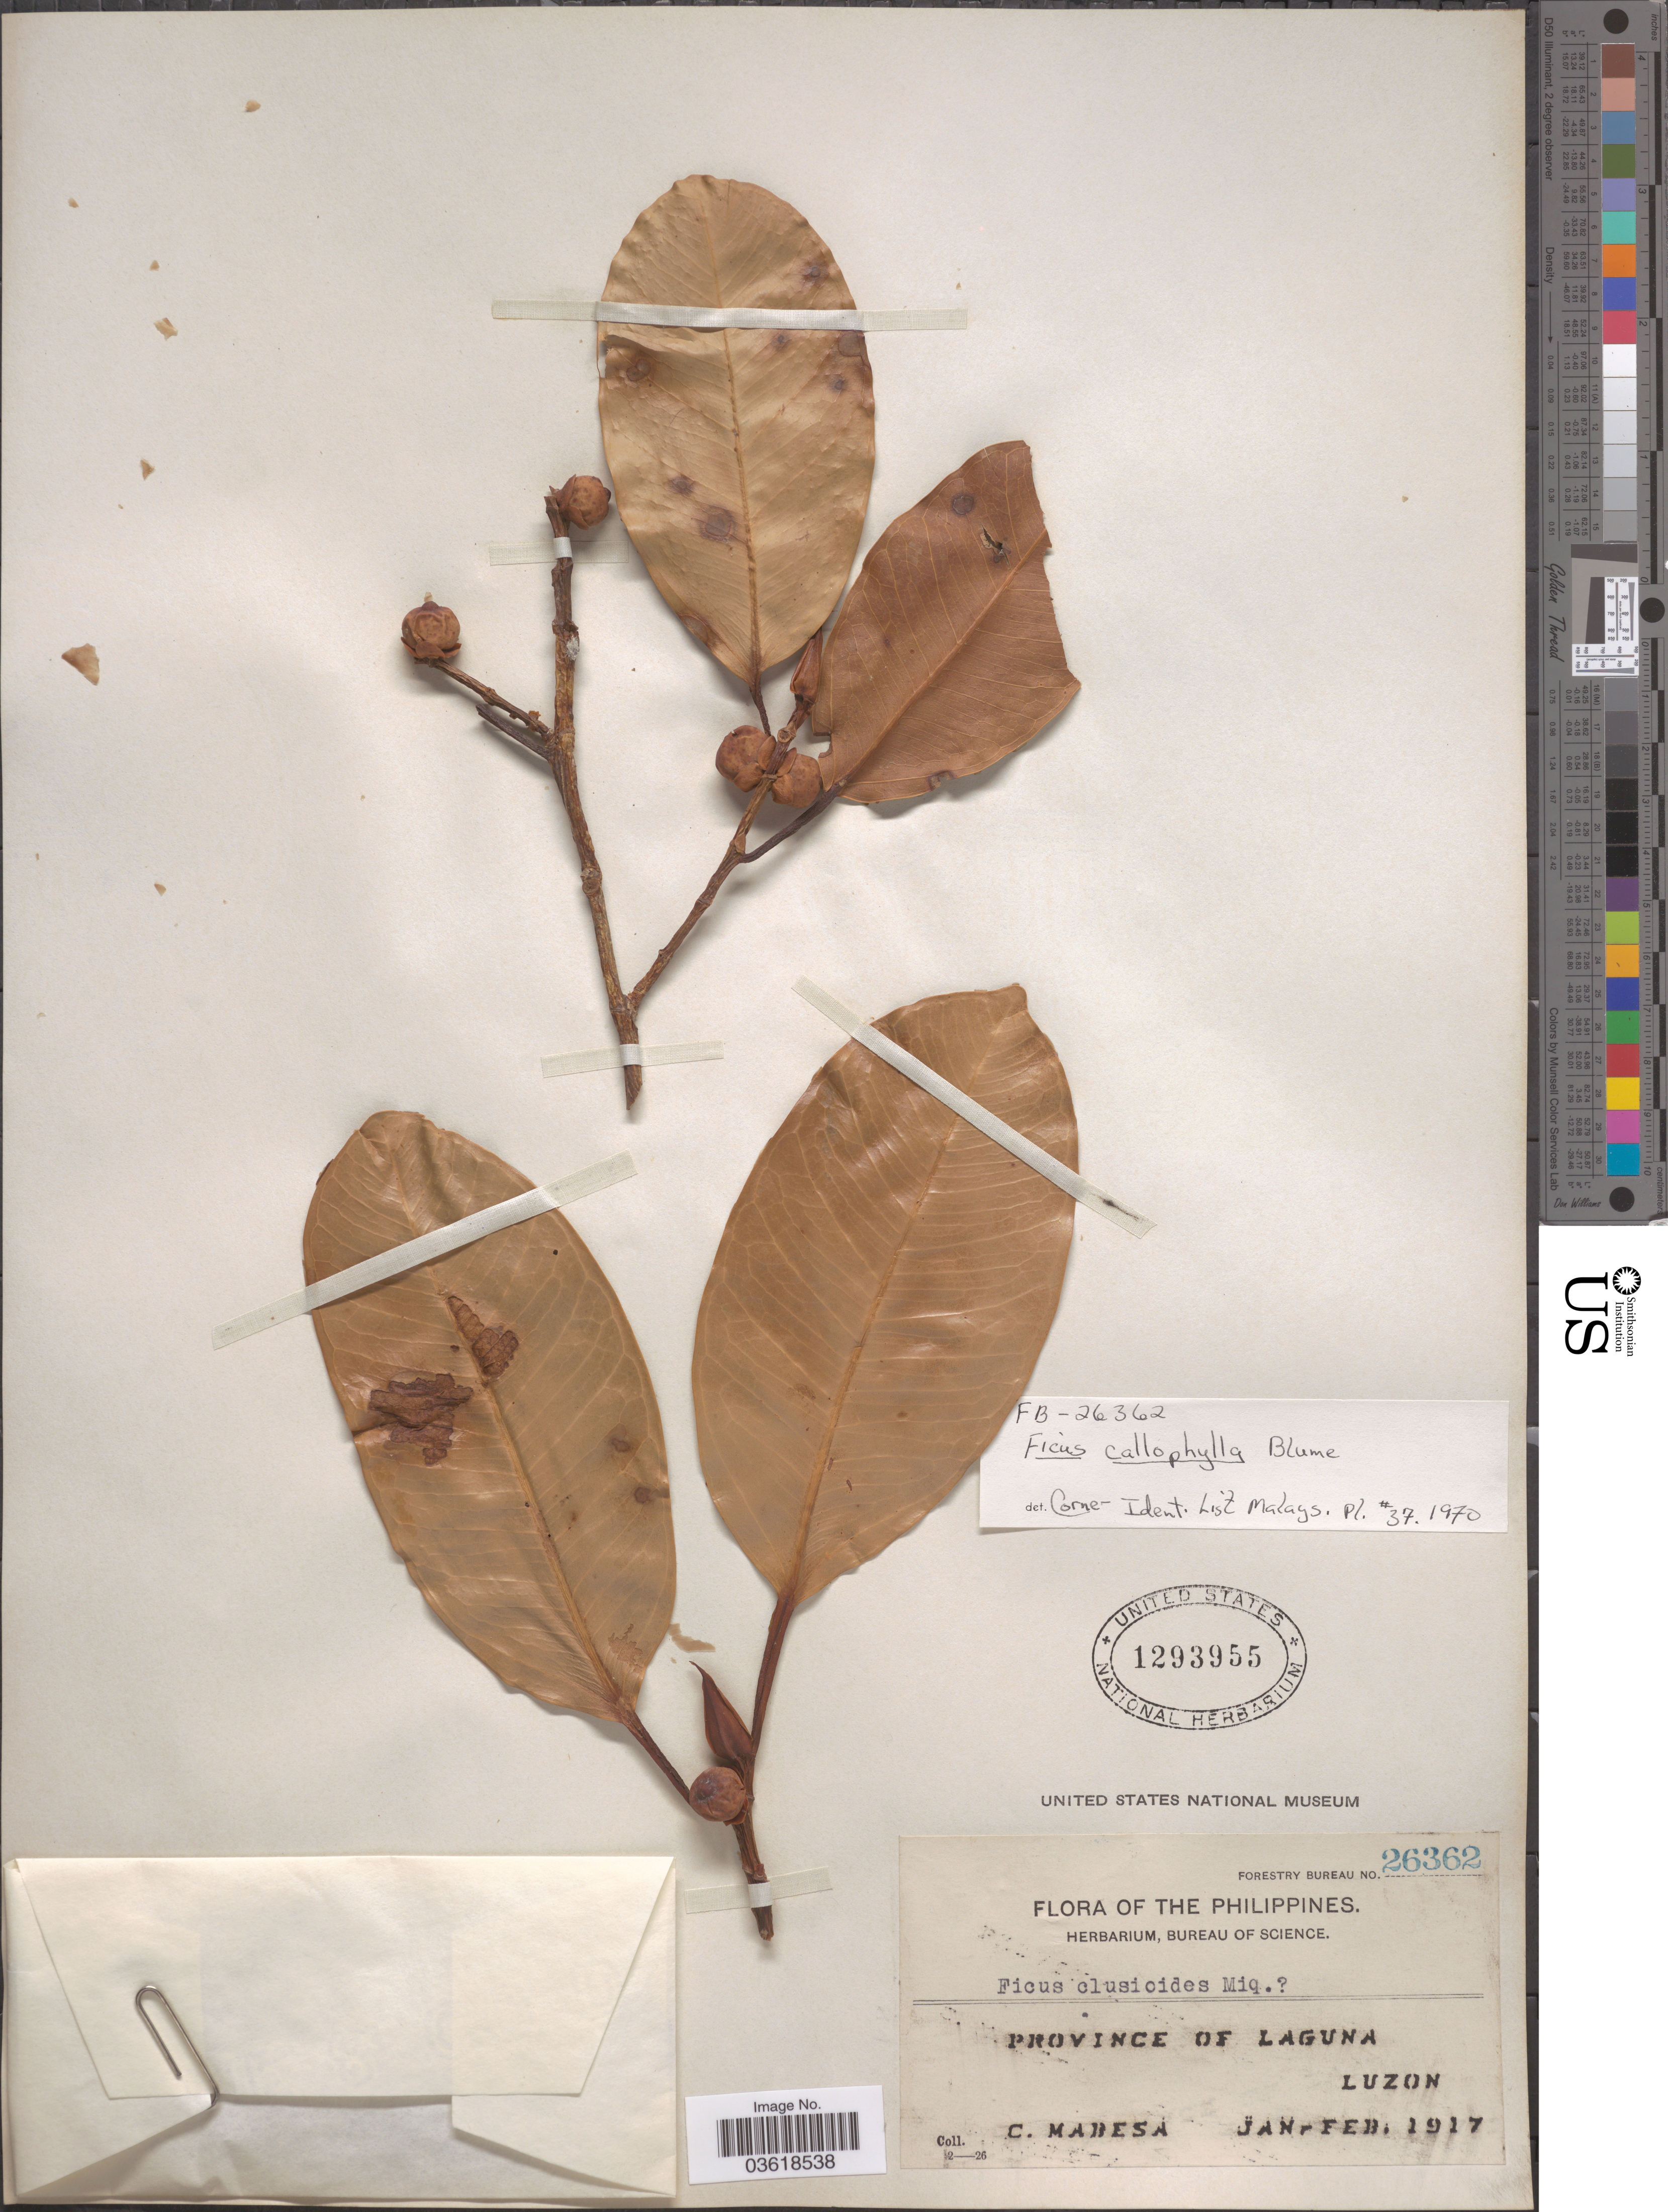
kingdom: Plantae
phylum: Tracheophyta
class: Magnoliopsida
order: Rosales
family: Moraceae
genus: Ficus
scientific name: Ficus callophylla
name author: Blume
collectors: C. Mabesa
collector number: Forestry Bureau 26362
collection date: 1917-01/1917-02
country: Philippines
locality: Province of Laguna. Luzon.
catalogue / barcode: US 1293955